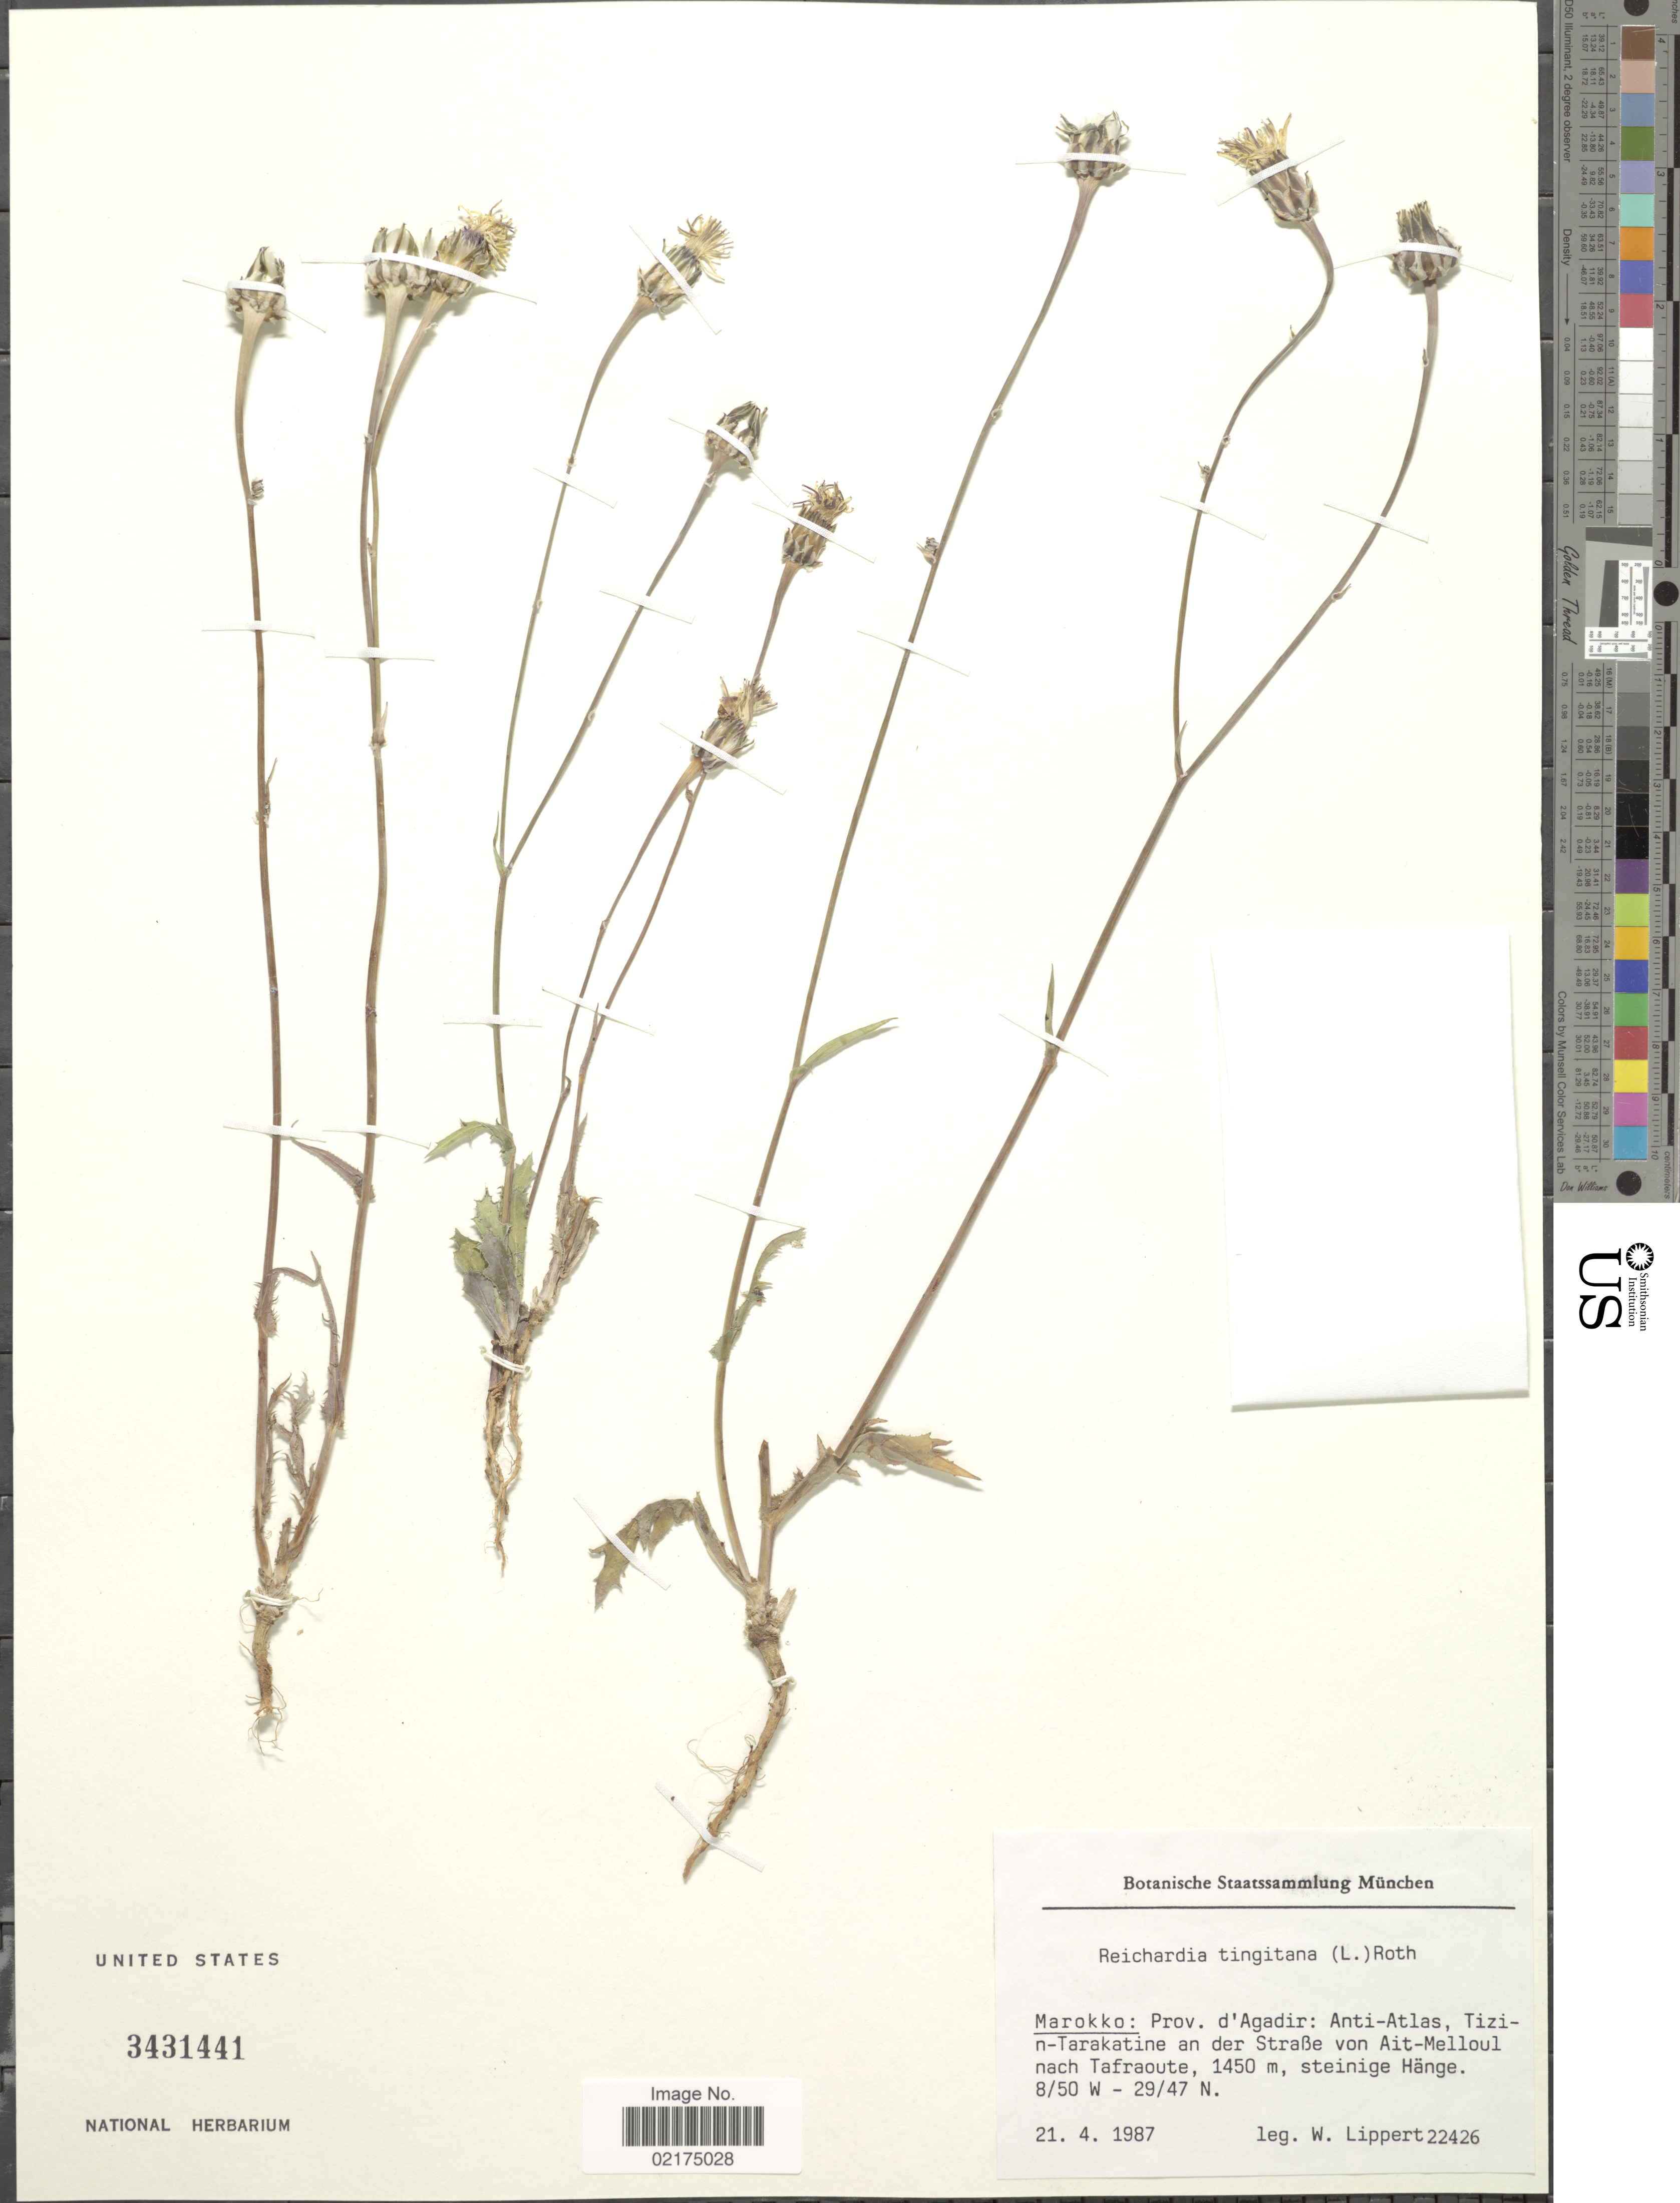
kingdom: Plantae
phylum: Tracheophyta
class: Magnoliopsida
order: Asterales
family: Asteraceae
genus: Reichardia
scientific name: Reichardia tingitana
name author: (L.) Roth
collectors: W. Lippert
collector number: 22426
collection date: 1987-04-21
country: Morocco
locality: Province d' Agadir: Anti-Atlas, Tizin-Tarakatine an der Strabe von Ait-Melloul nach Tafraoute, steinige Hange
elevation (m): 1450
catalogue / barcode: US 3431441